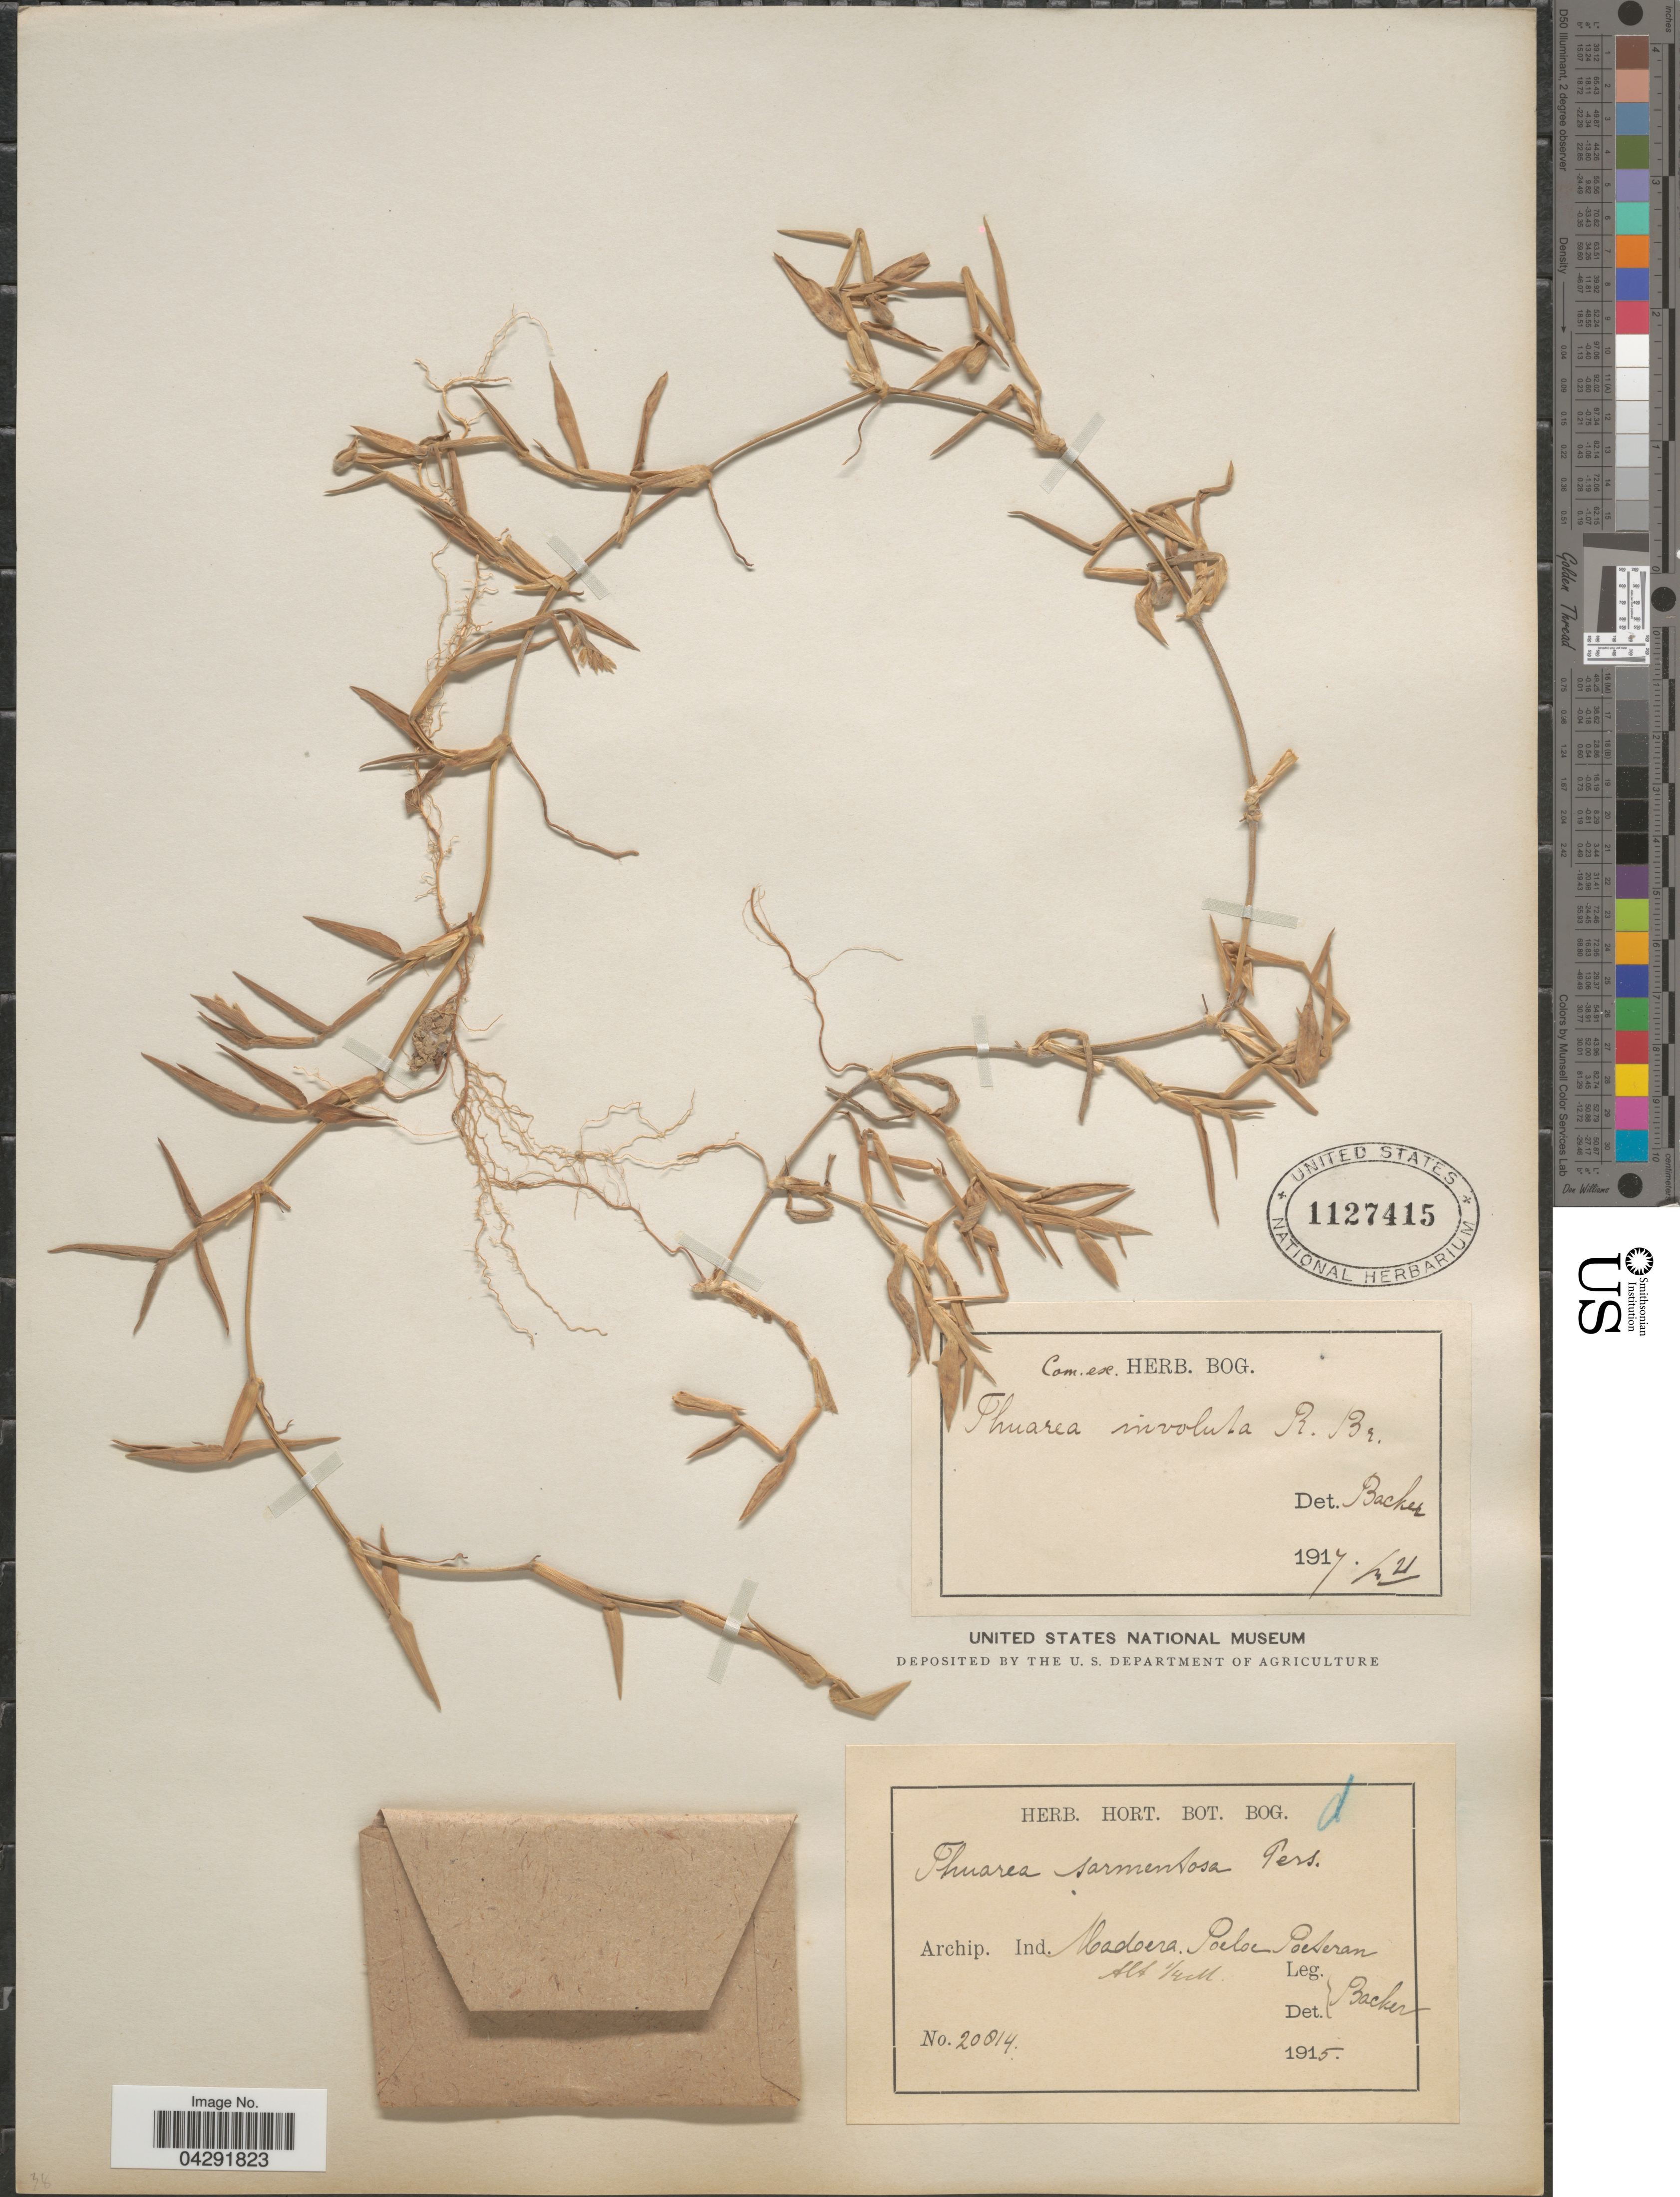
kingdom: Plantae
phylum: Tracheophyta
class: Liliopsida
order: Poales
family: Poaceae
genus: Thuarea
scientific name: Thuarea involuta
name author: (G. Forst.) R. Br. ex Sm.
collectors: Backer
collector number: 20814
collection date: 1915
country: Indonesia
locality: Archip. Ind. Madoera Poeloe Poeteran.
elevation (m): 0.25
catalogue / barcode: US 1127415